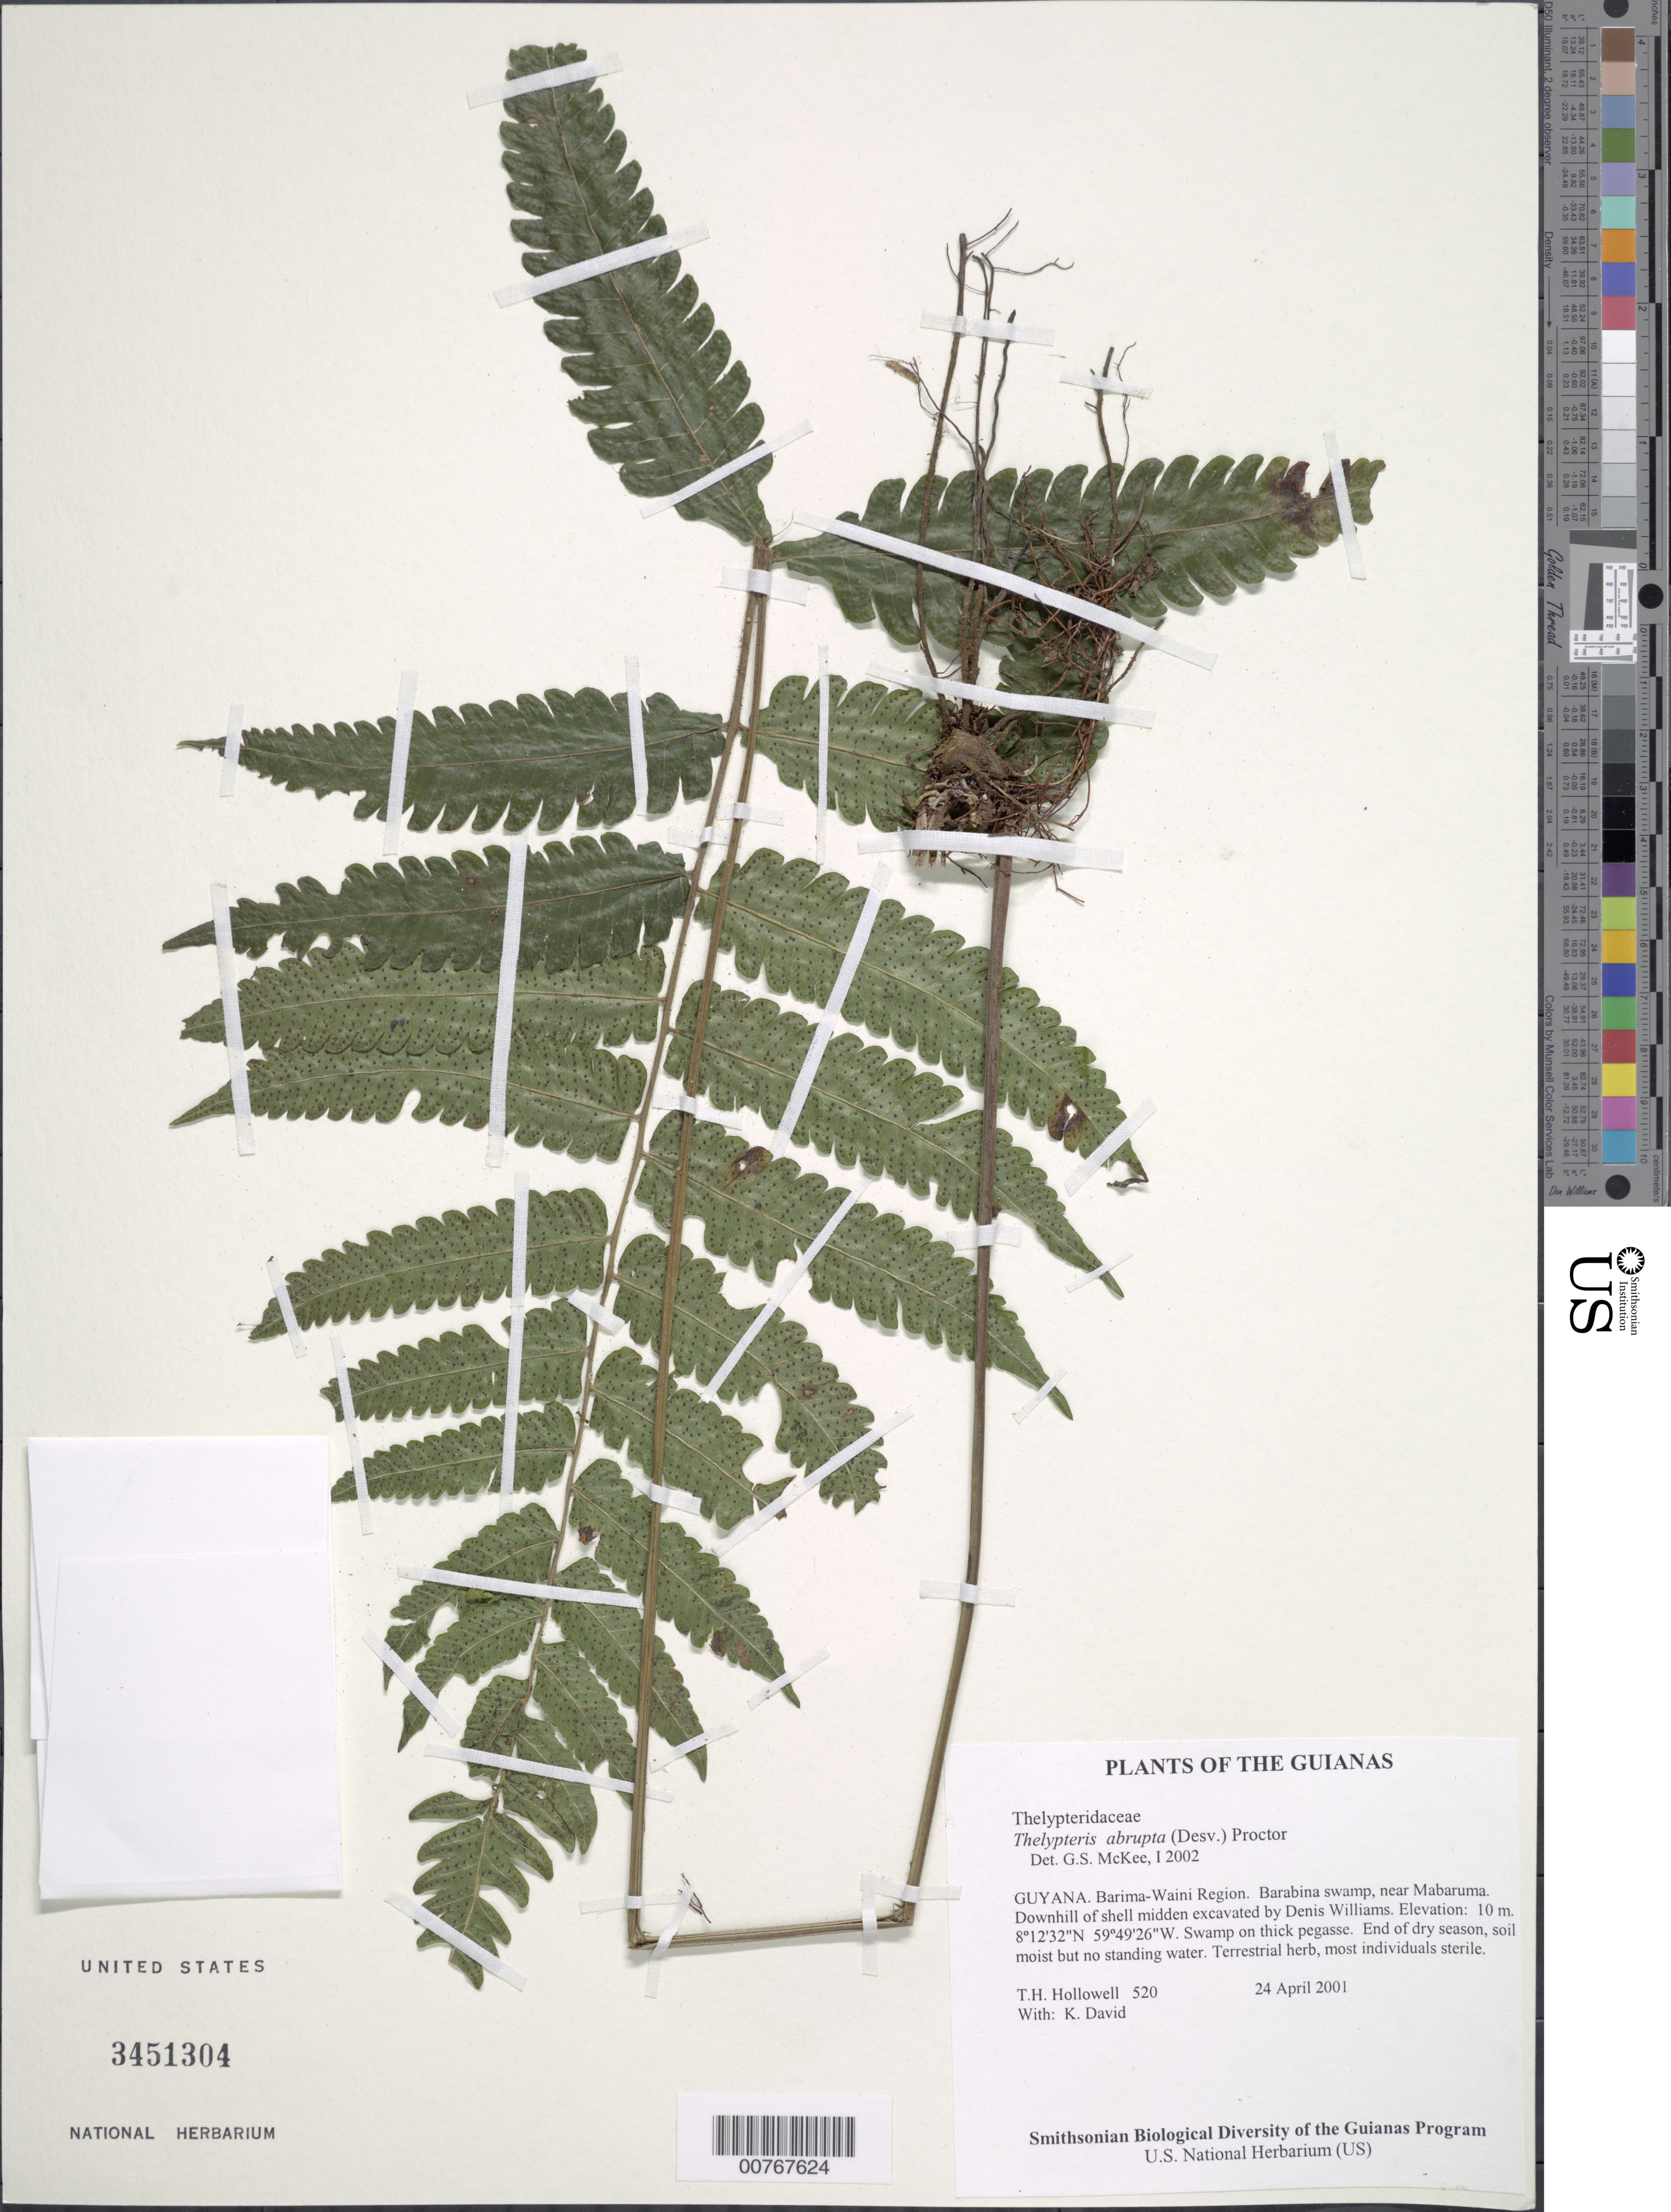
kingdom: Plantae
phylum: Tracheophyta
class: Polypodiopsida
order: Polypodiales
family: Thelypteridaceae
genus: Goniopteris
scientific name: Goniopteris abrupta (Desv.) comb. nov., ined 2015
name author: (Desv.)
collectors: T. Hollowell & K. David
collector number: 520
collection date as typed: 24 April 2001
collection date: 2001-04-24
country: Guyana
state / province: Barima-Waini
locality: Barabina swamp, near Mabaruma. Downhill of shell midden excavated by Denis Williams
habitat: Swamp on thick pegasse. End of dry season, soil moist but no standing water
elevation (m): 10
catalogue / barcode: US 3451304